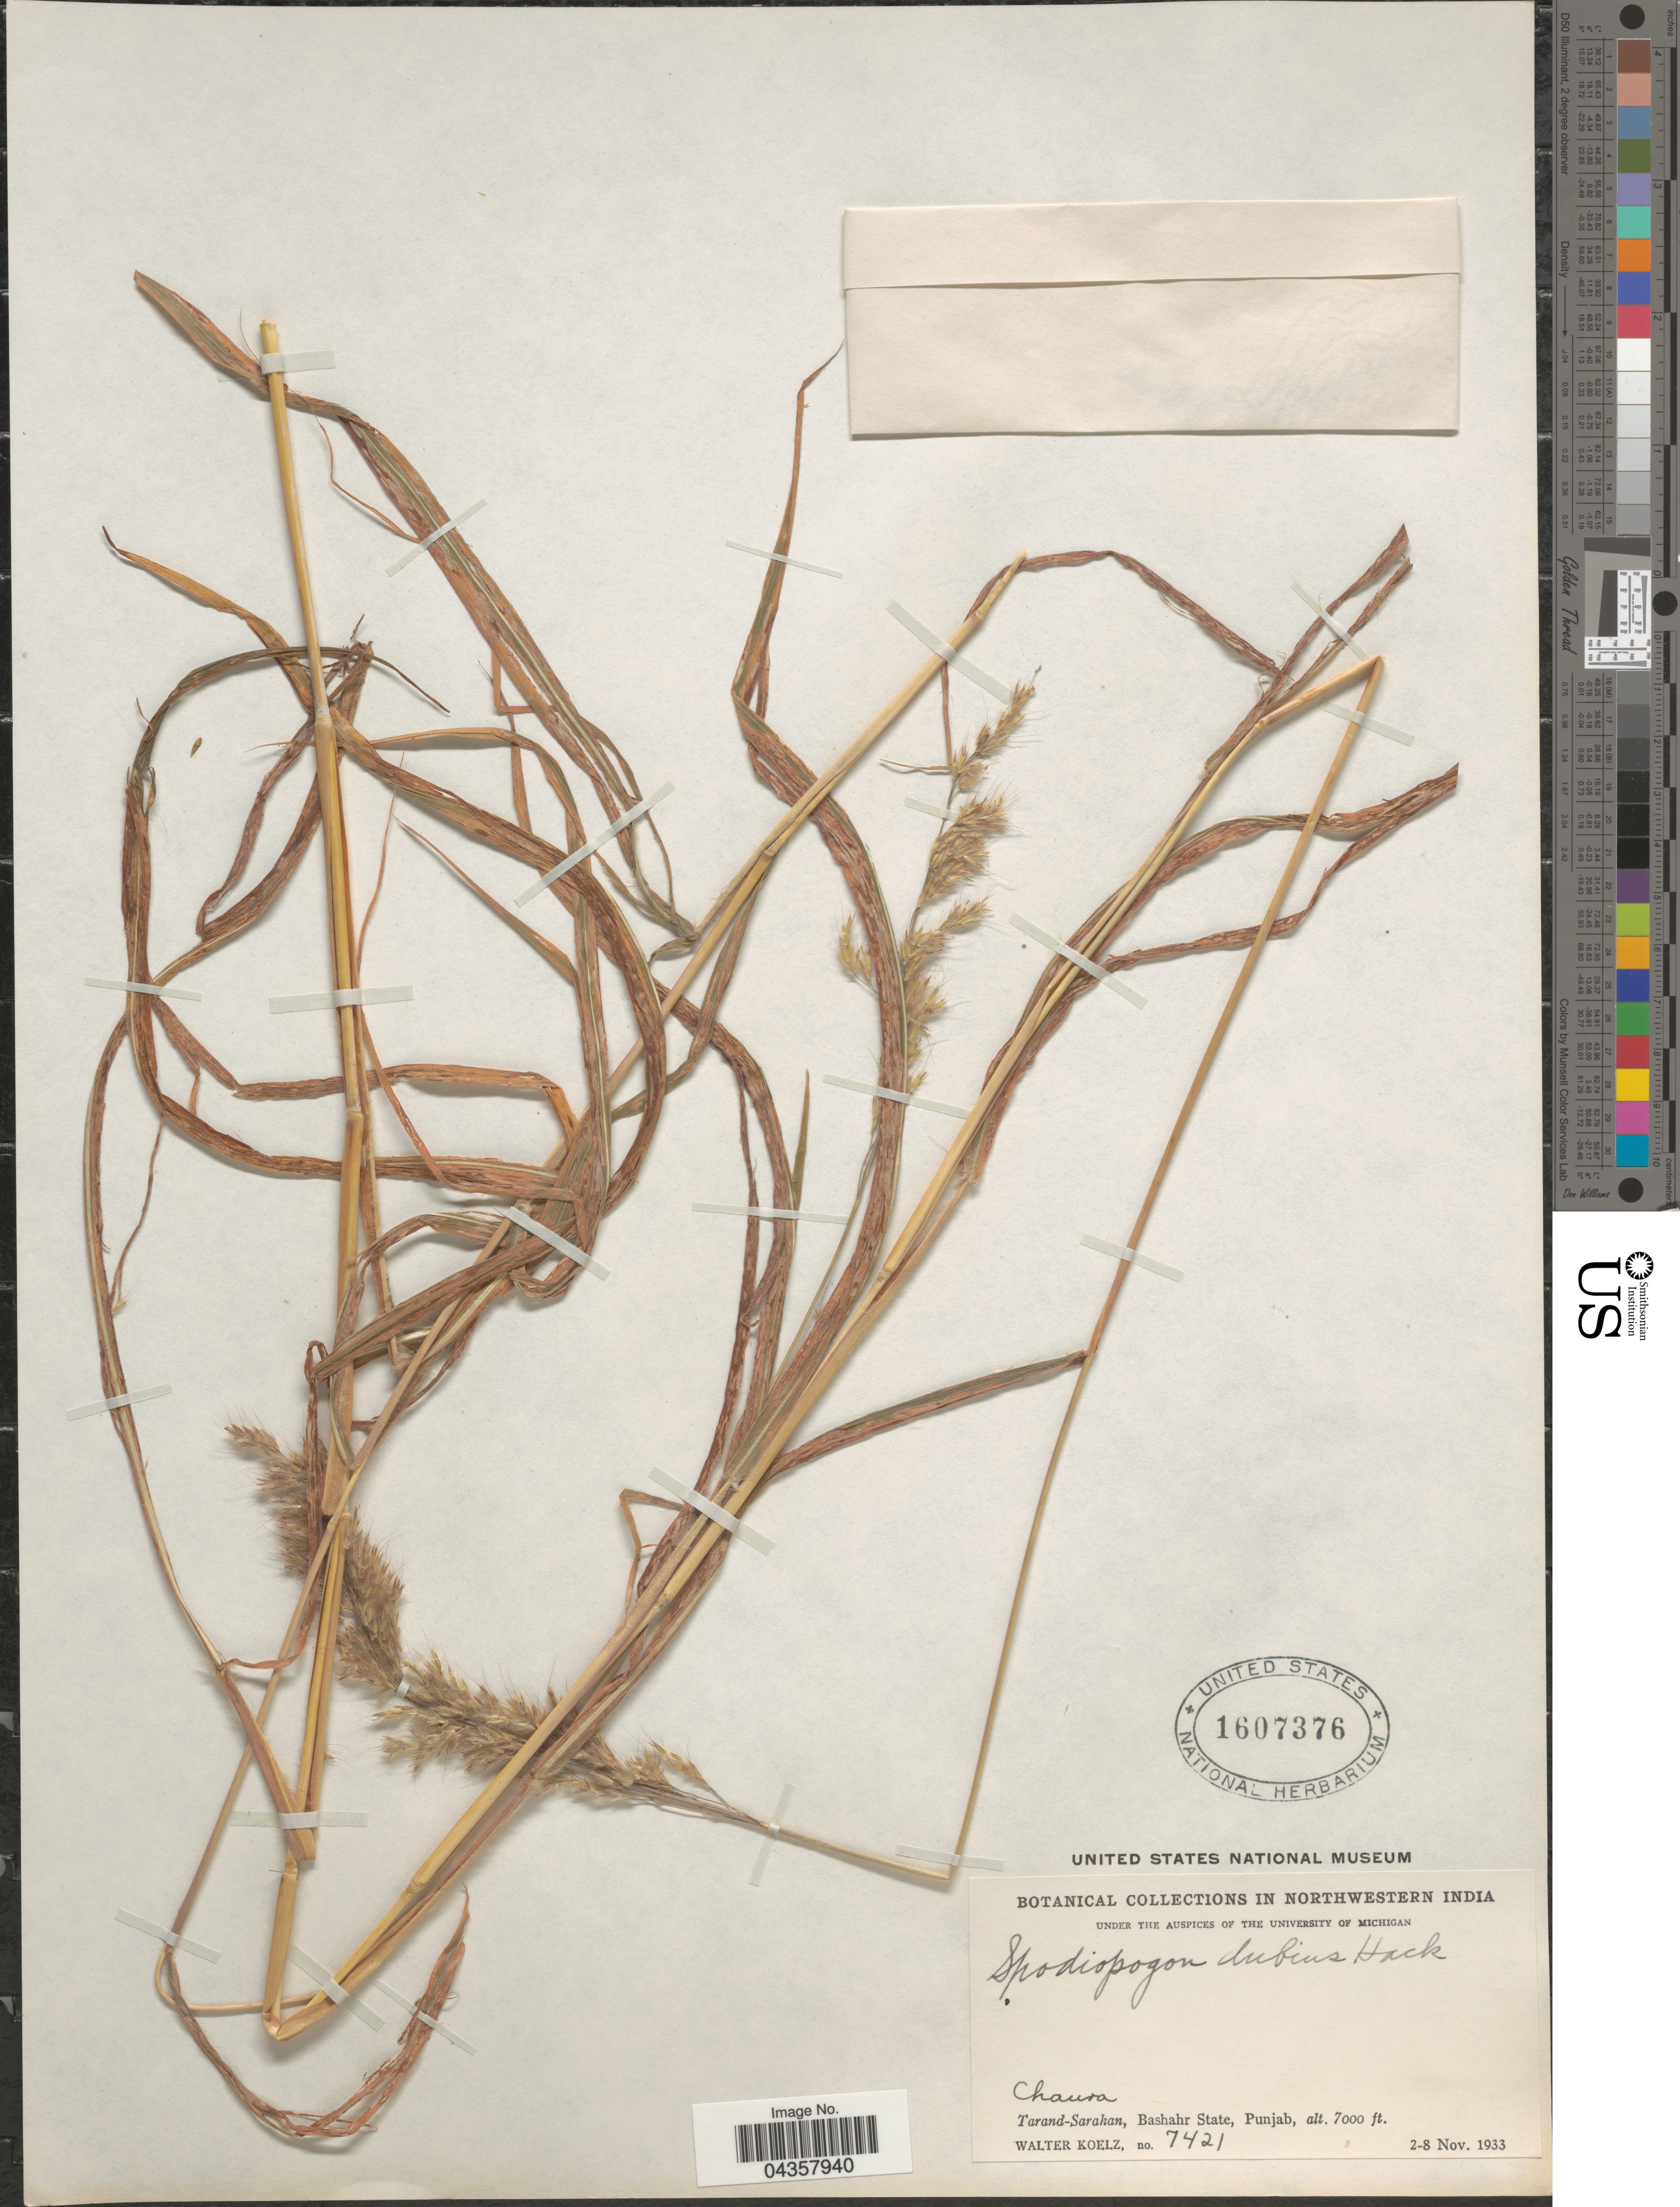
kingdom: Plantae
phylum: Tracheophyta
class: Liliopsida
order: Poales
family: Poaceae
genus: Spodiopogon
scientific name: Spodiopogon dubius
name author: Hack.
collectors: W. N. Koelz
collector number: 7421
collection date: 1933-11-02/1933-11-08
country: India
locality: In Northwestern India. Chaura. Tarand-Sarahan, Bashahr State.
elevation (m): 2134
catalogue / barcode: US 1607376